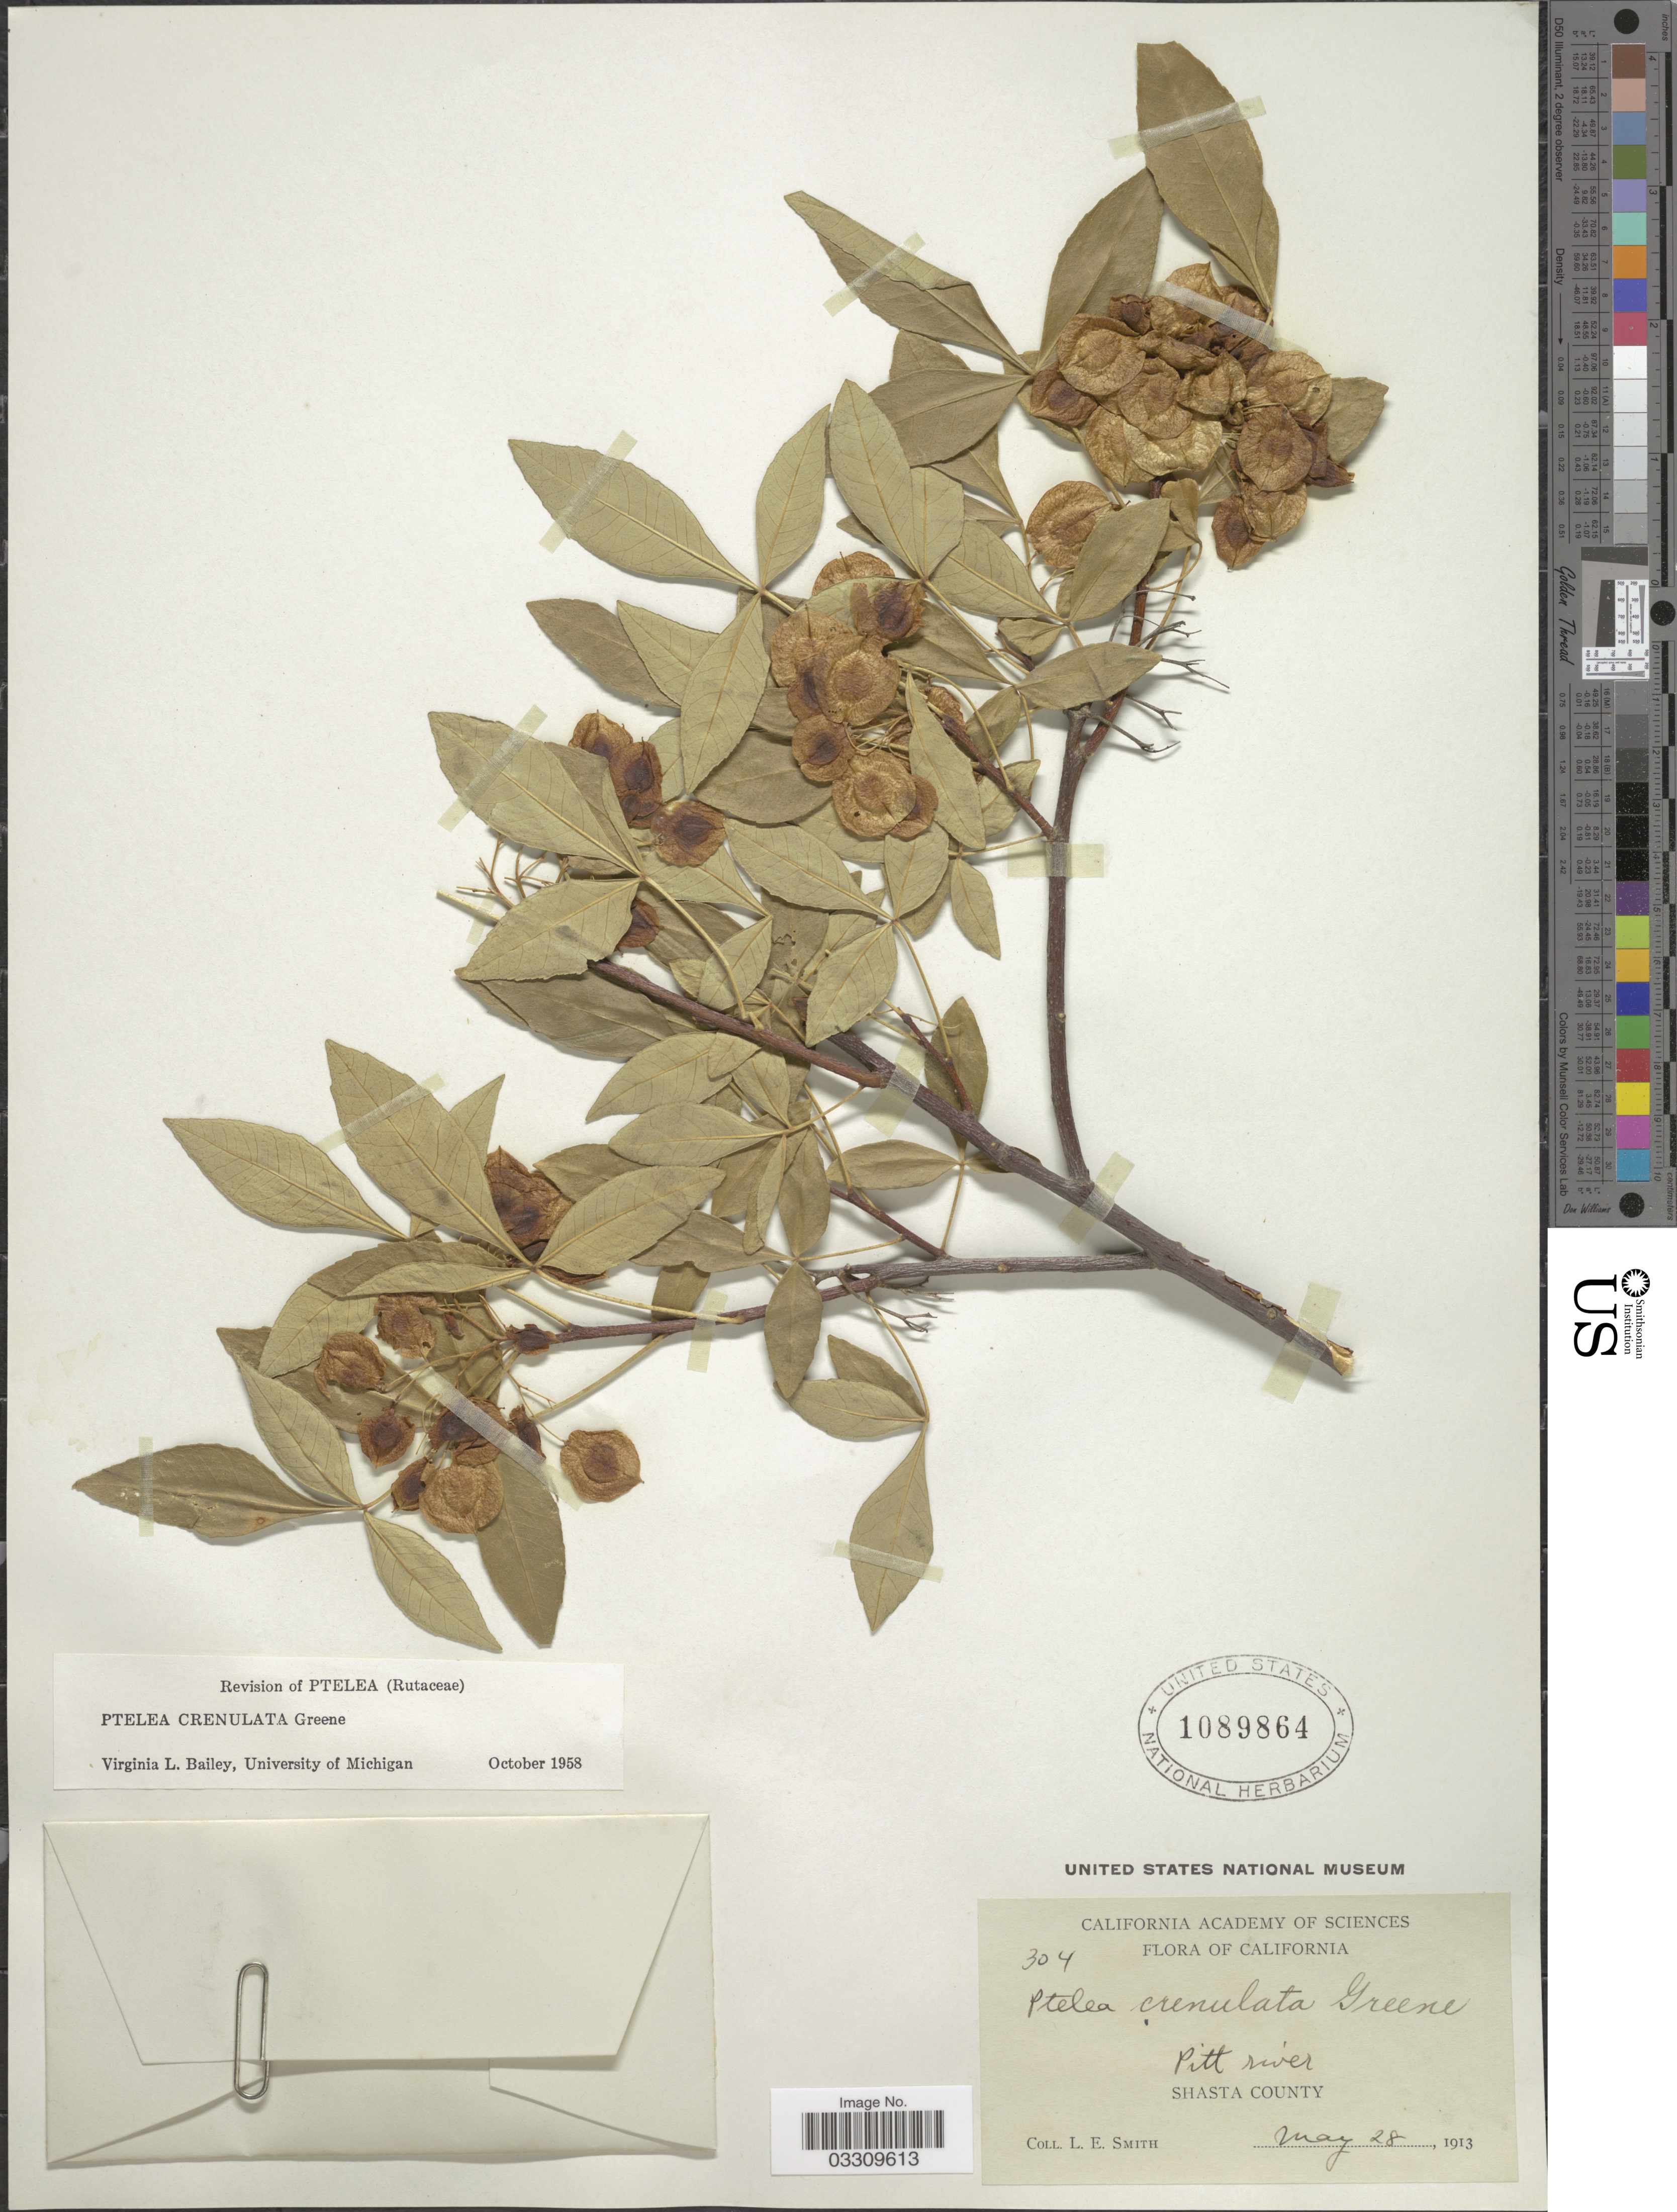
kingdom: Plantae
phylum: Tracheophyta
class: Magnoliopsida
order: Sapindales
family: Rutaceae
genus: Ptelea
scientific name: Ptelea crenulata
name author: Greene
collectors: L. E. Smith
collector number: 304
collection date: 1913-05-28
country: United States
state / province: California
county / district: Shasta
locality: Pitt river, Shasta County.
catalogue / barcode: US 1089864